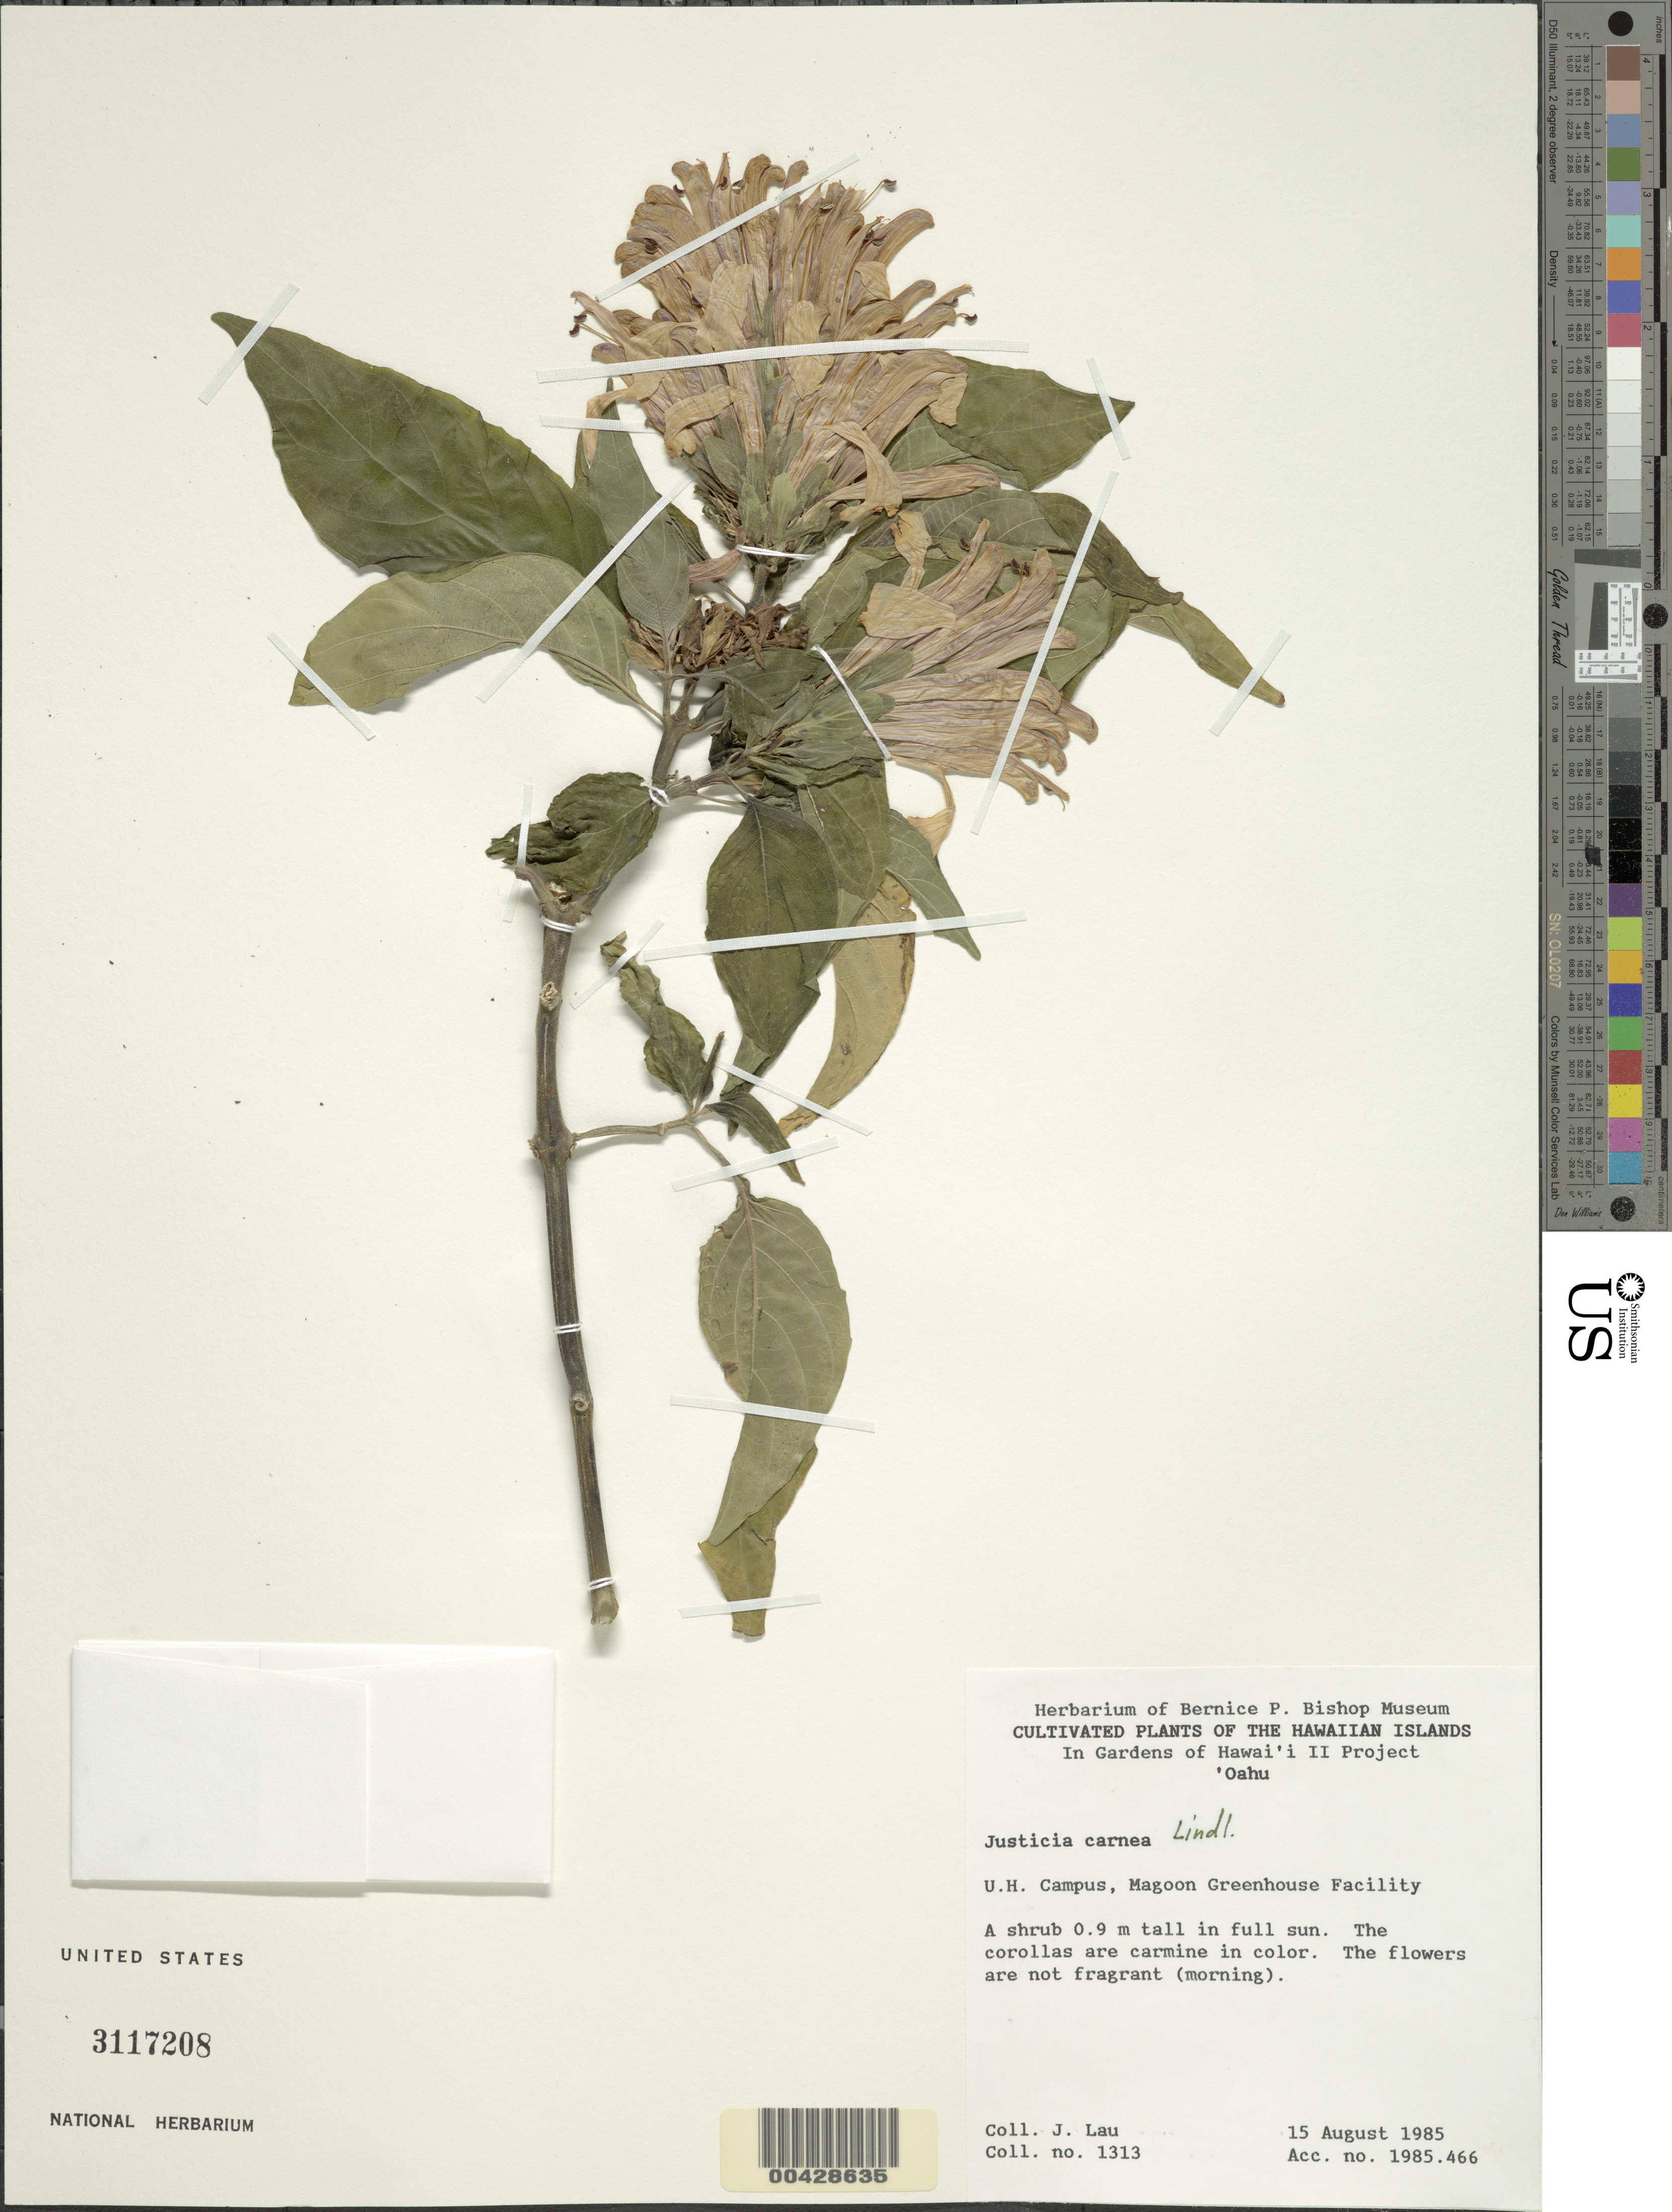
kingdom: Plantae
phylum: Tracheophyta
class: Magnoliopsida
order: Lamiales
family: Acanthaceae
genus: Justicia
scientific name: Justicia carnea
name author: Lindl.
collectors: J. Lau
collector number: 1313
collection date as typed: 15 Aug 1985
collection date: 1985-08-15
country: United States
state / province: Hawaii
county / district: Honolulu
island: Oahu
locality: U.H. Campus, Magoon Greenhouse Facility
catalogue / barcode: US 3117208